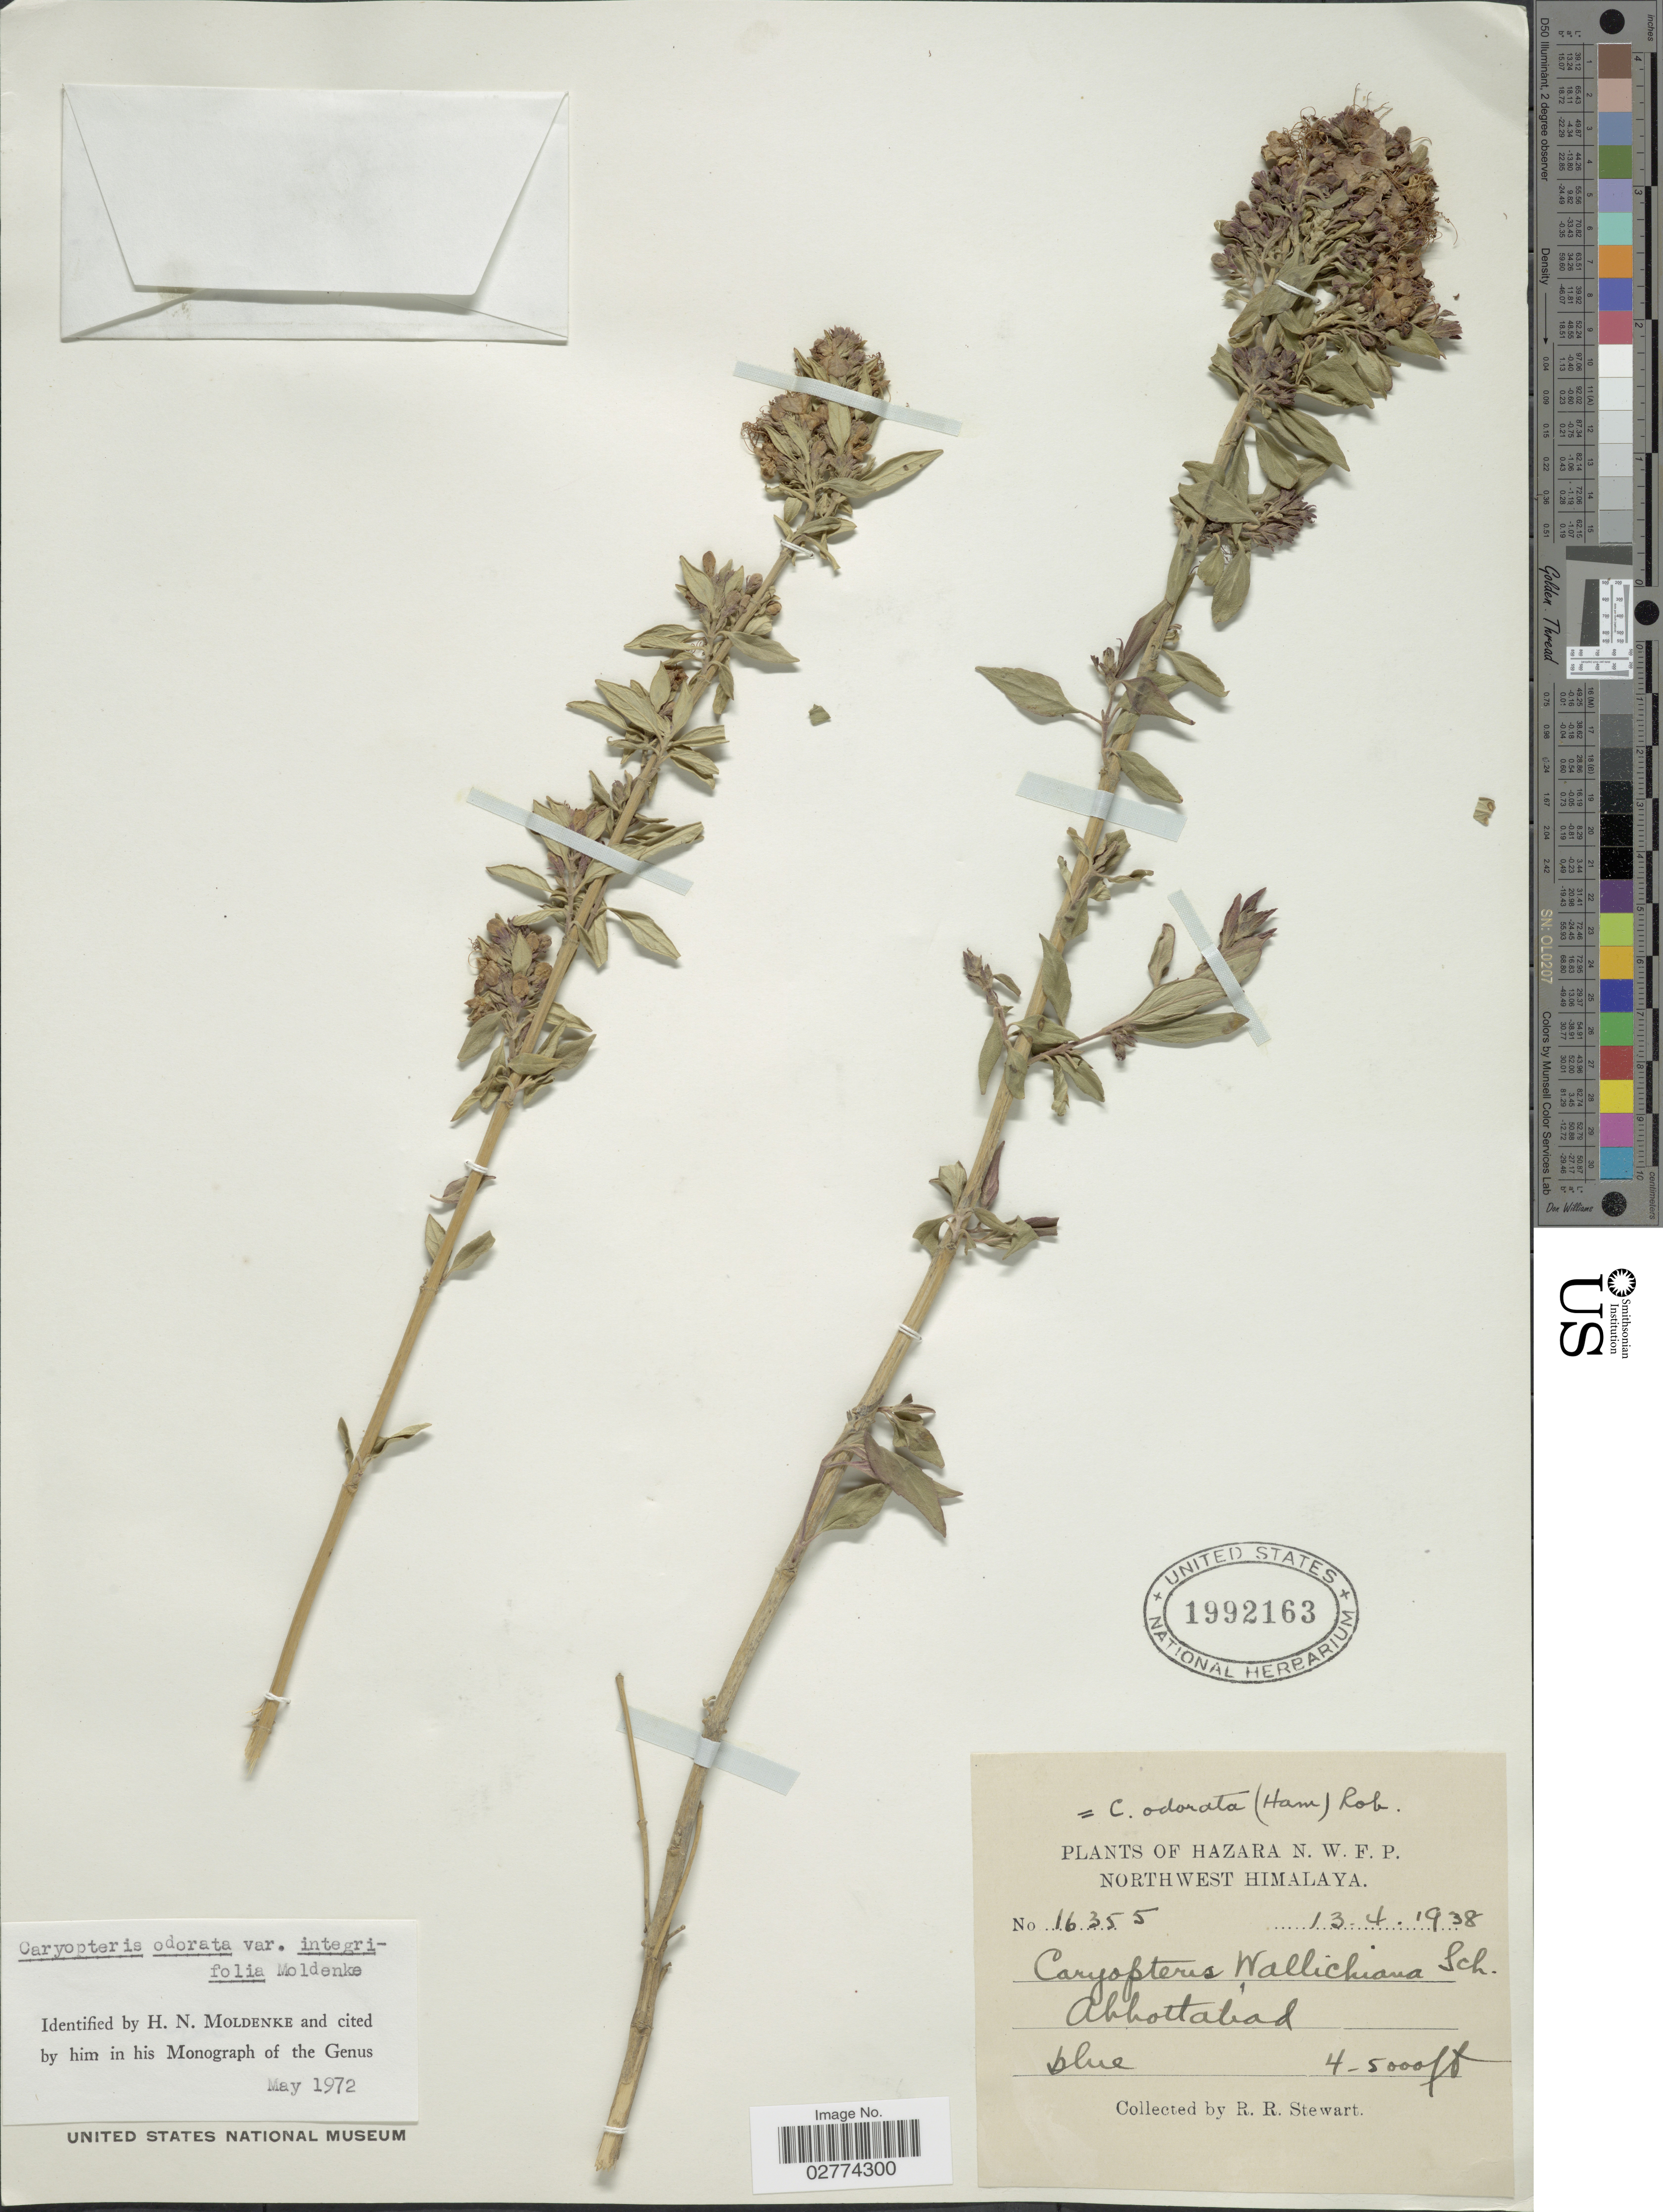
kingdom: Plantae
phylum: Tracheophyta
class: Magnoliopsida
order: Lamiales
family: Lamiaceae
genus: Caryopteris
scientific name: Caryopteris odorata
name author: (D. Don) B.L. Rob.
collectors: R. R. Stewart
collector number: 16355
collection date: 1938-04-13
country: Pakistan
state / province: Khyber Pakhtunkhwa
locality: Hazara N. W. F. P. Northwest Himalaya. Abbottabad.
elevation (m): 1219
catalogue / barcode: US 1992163